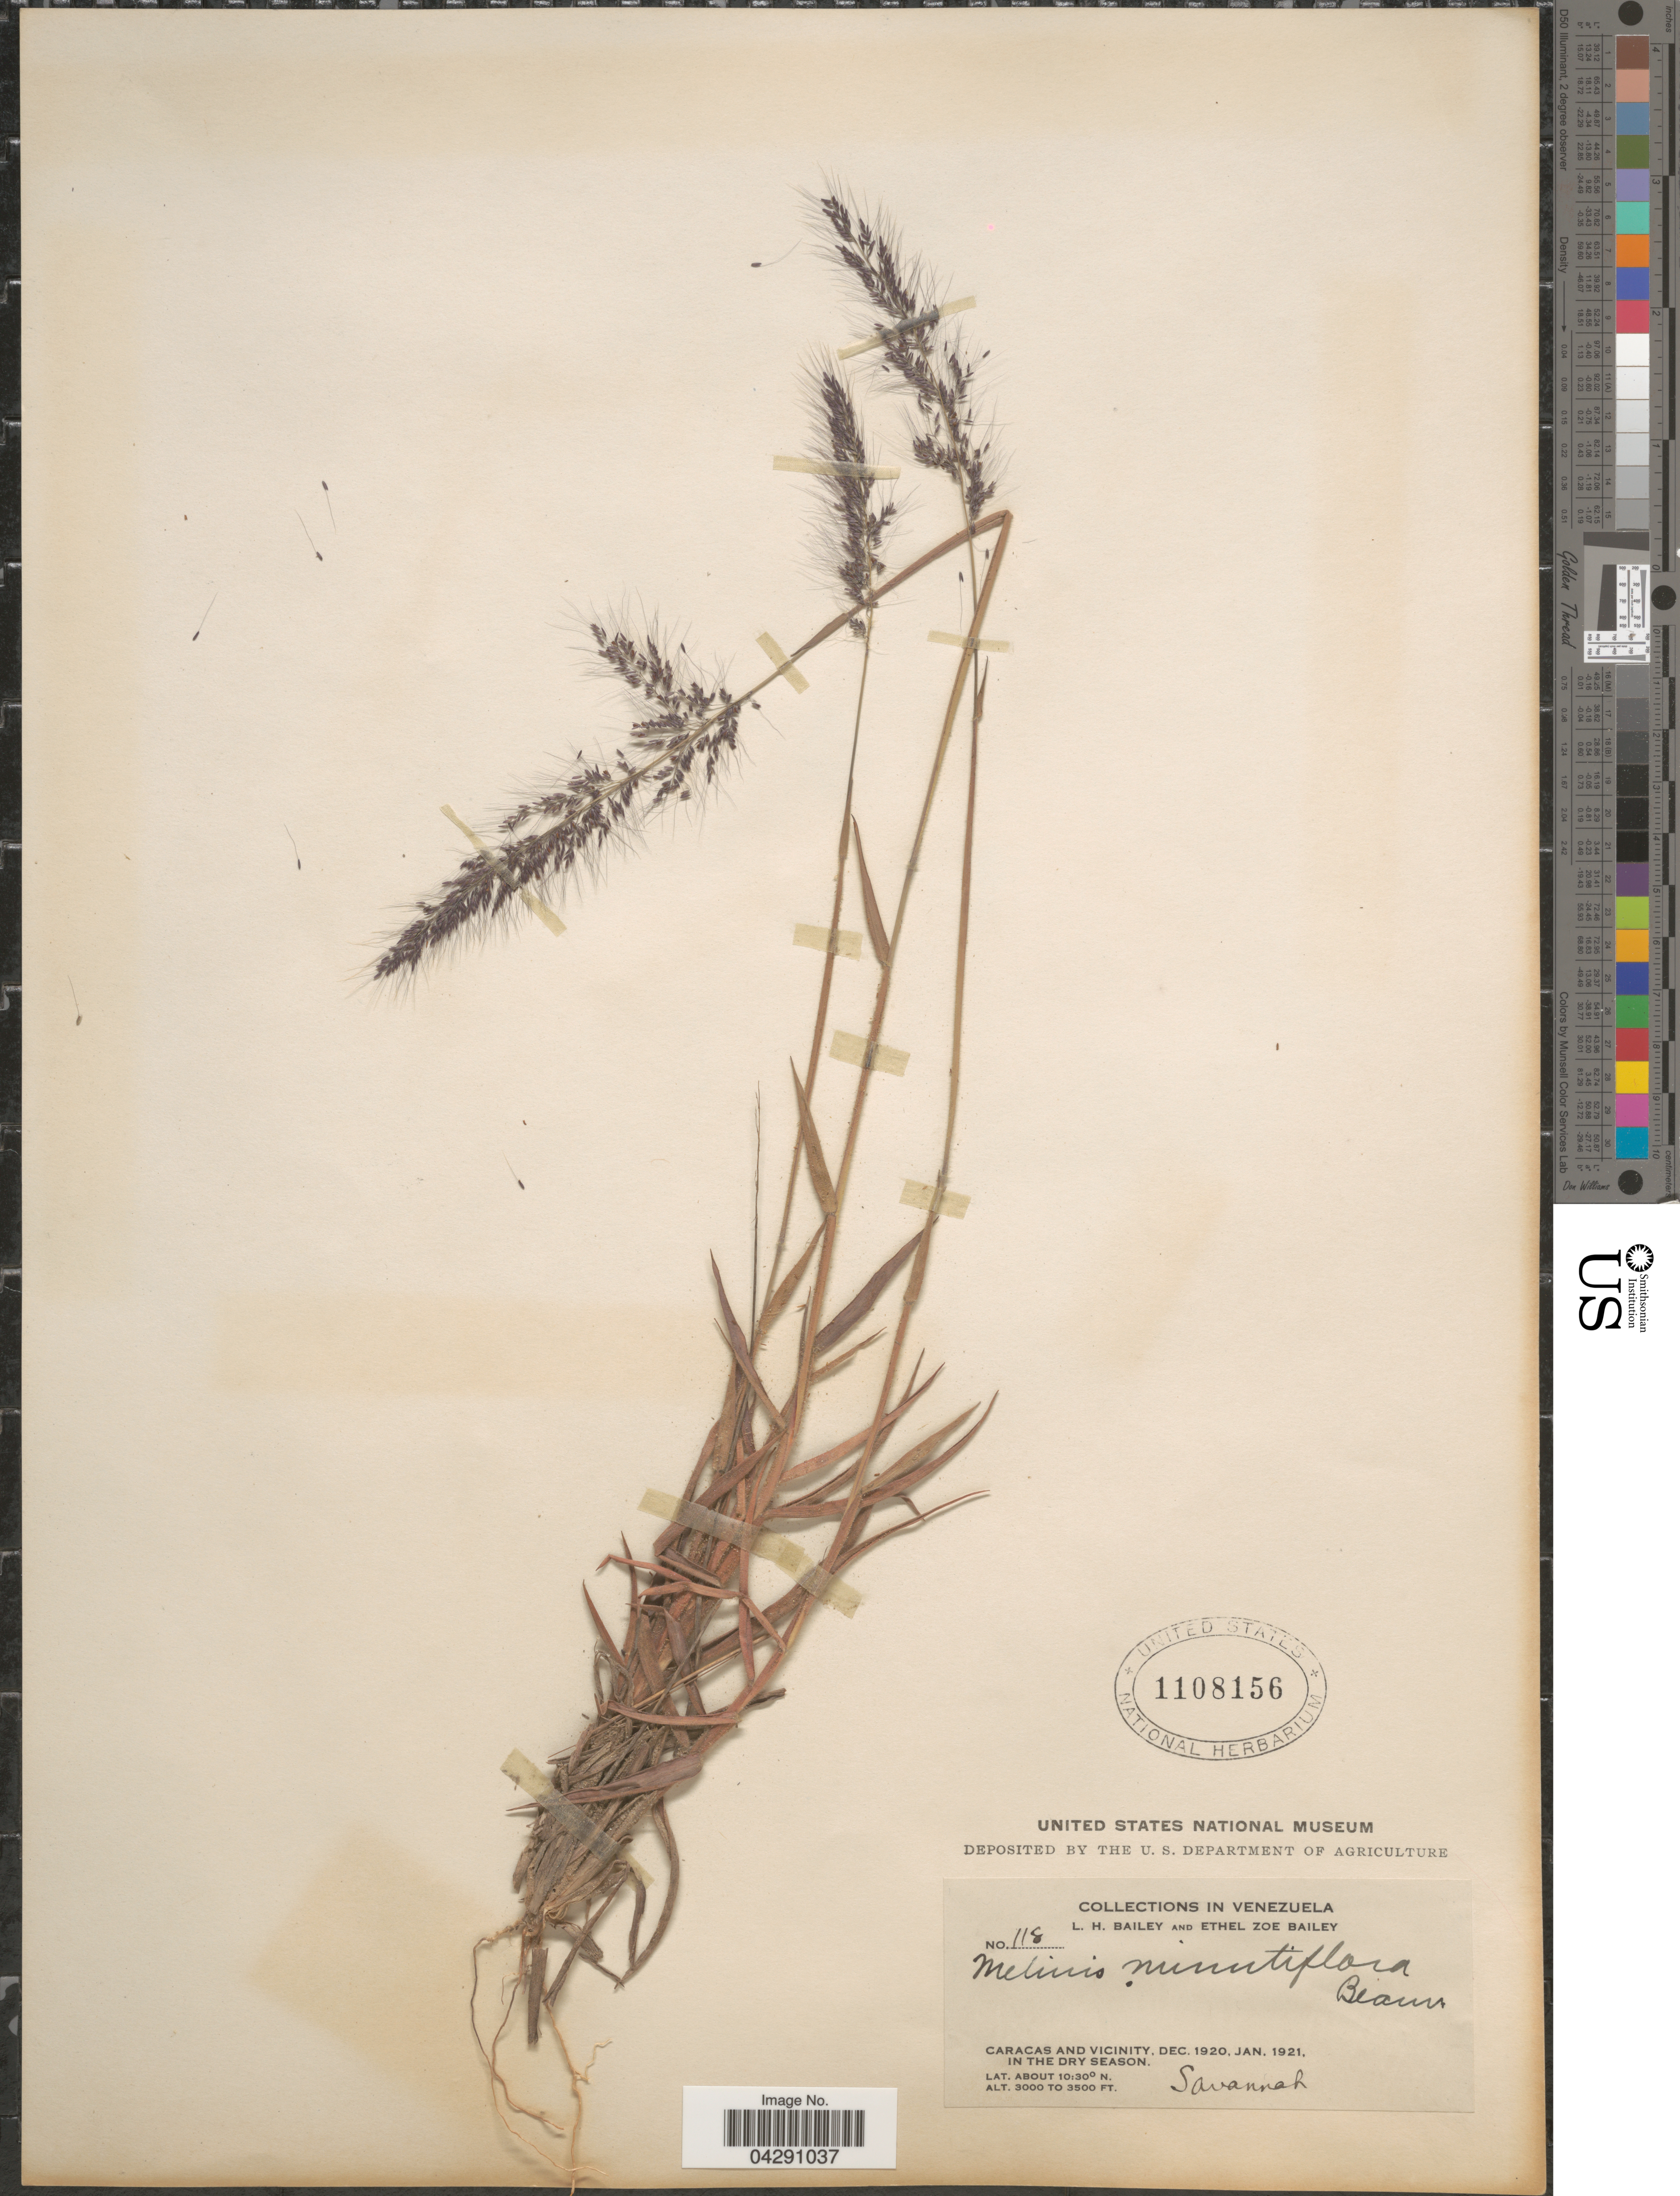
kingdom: Plantae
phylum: Tracheophyta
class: Liliopsida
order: Poales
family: Poaceae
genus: Melinis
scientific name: Melinis minutiflora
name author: P. Beauv.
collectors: L. H. Bailey & E. Z. Bailey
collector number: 118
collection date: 1920-12/1921-01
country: Venezuela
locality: Caracas and Vicinity.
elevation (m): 914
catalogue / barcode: US 1108156